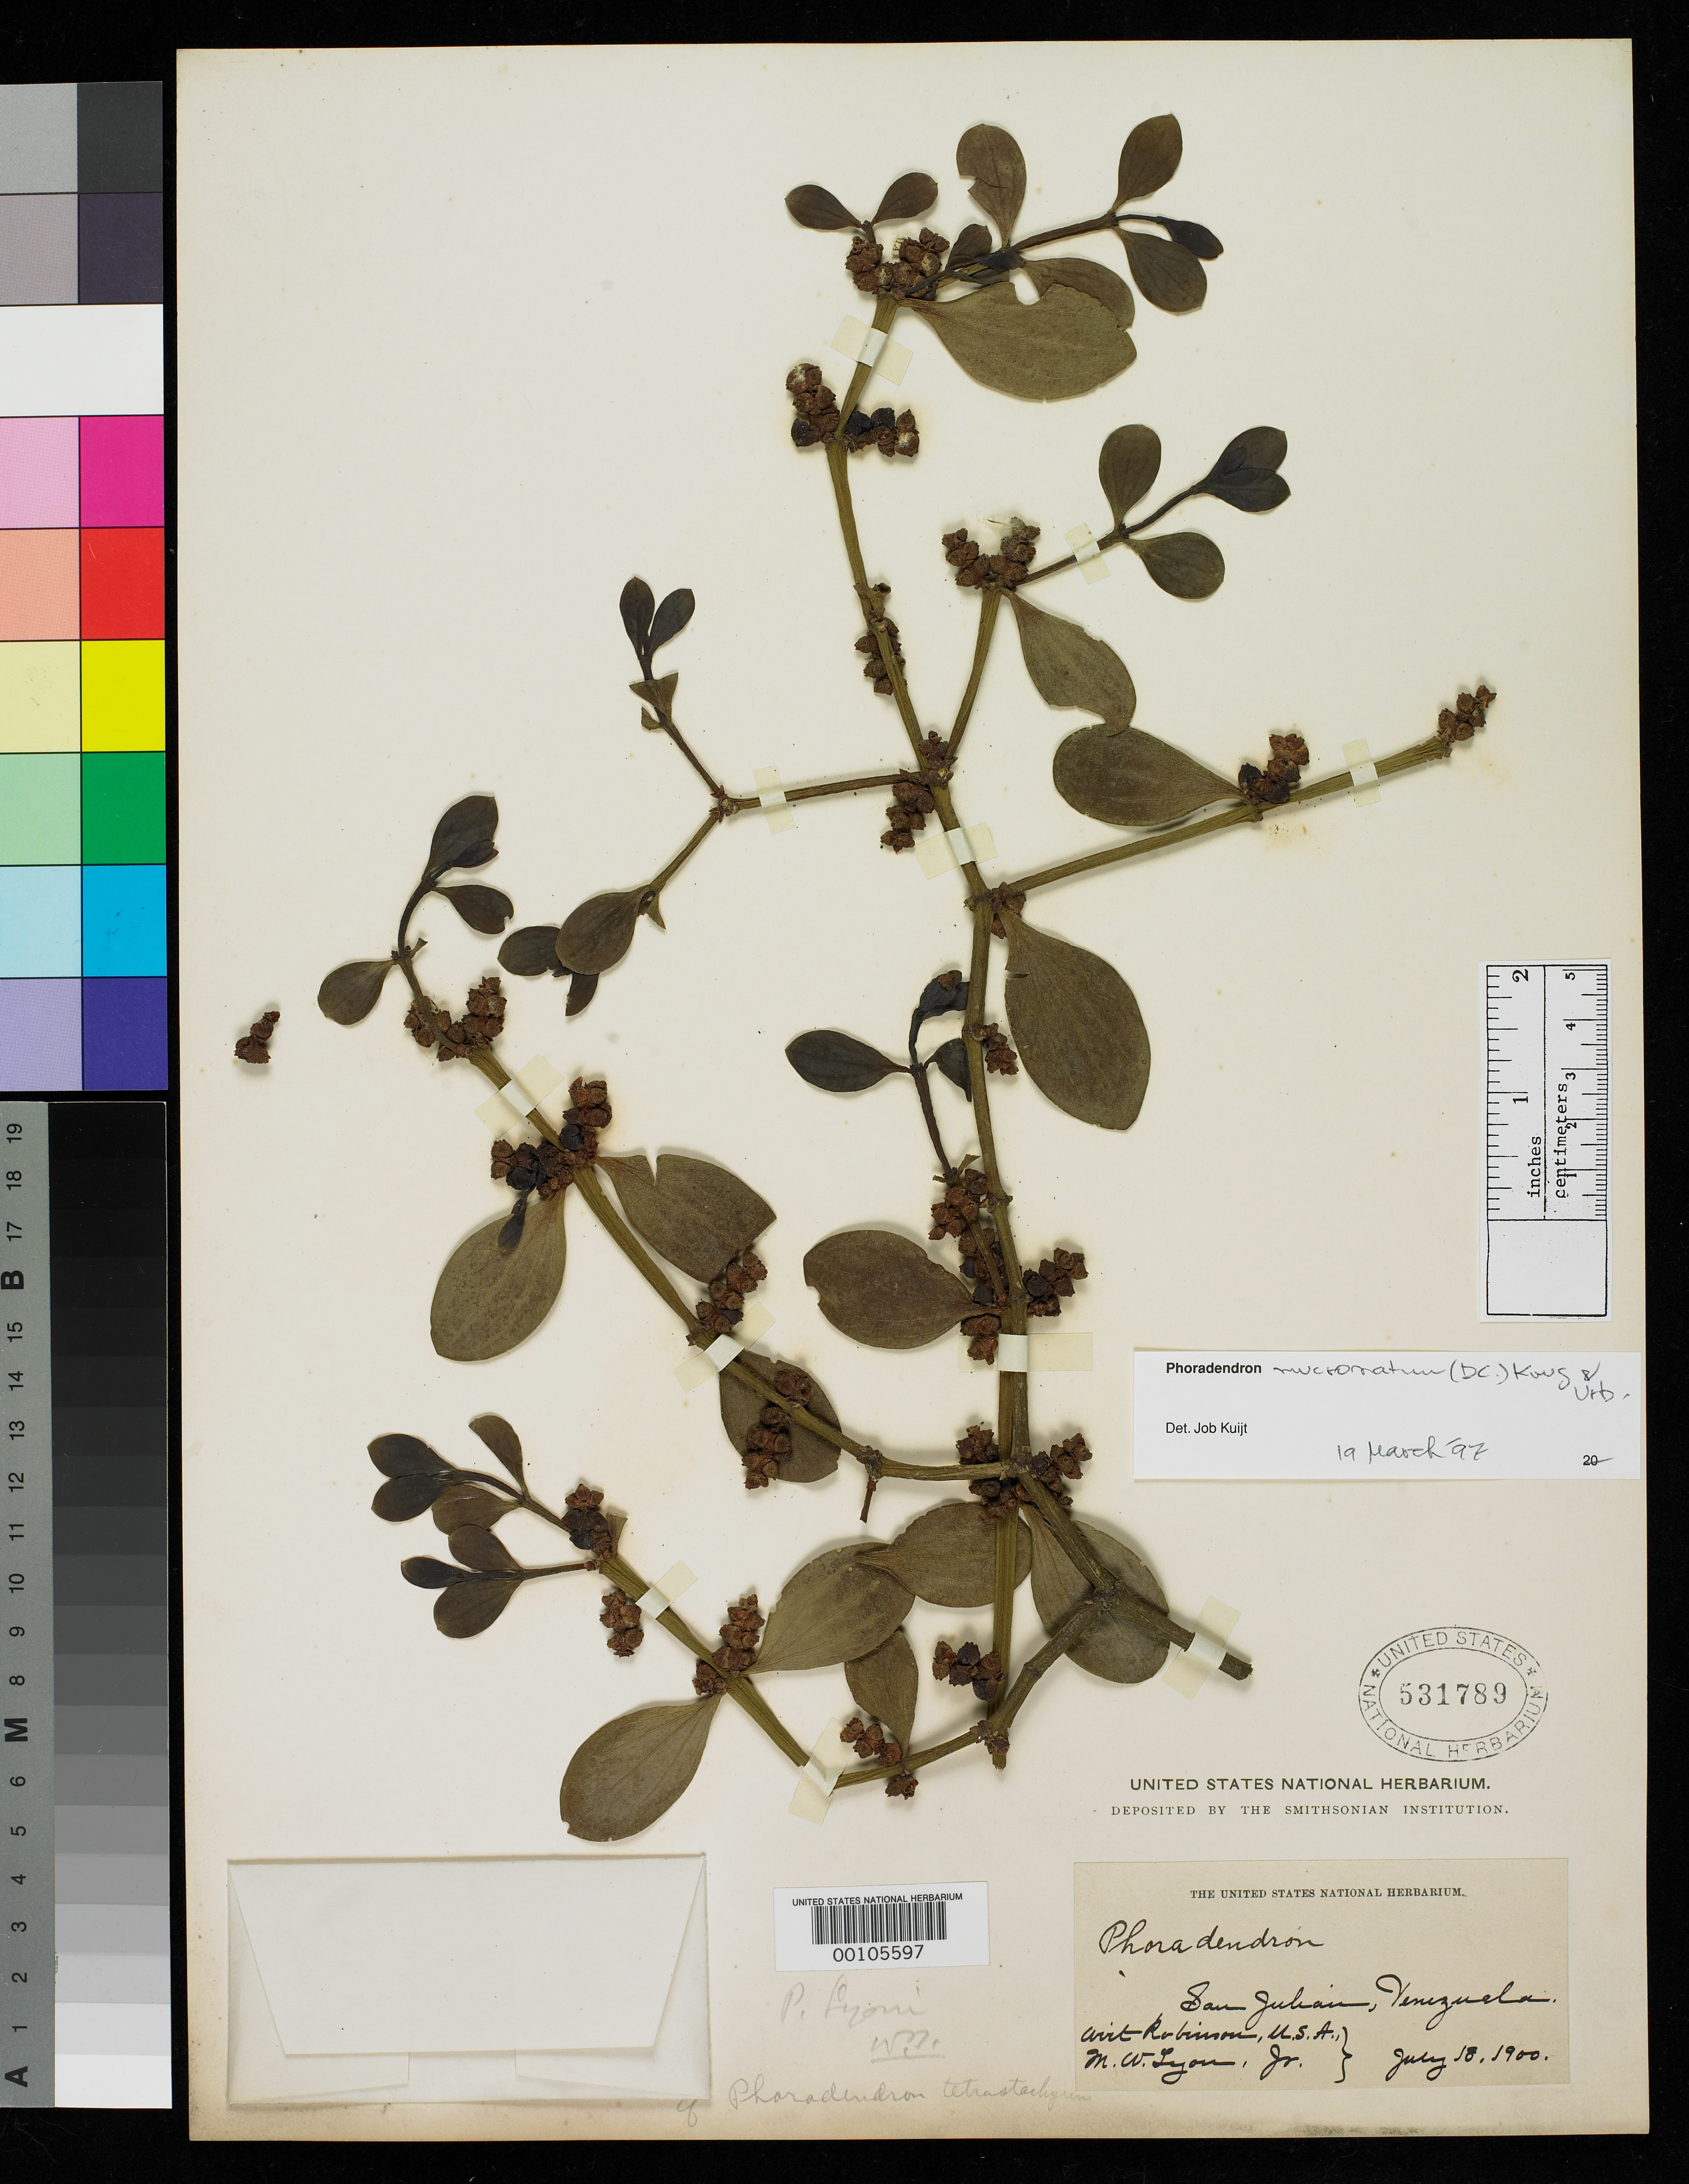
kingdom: Plantae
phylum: Tracheophyta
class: Magnoliopsida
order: Santalales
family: Viscaceae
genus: Phoradendron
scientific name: Phoradendron lyoni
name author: Trel.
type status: Holotype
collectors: W. Robinson & M. W. Lyon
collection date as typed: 18 Jul 1900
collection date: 1900-07-18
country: Venezuela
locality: San Julian.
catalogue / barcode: US 531789